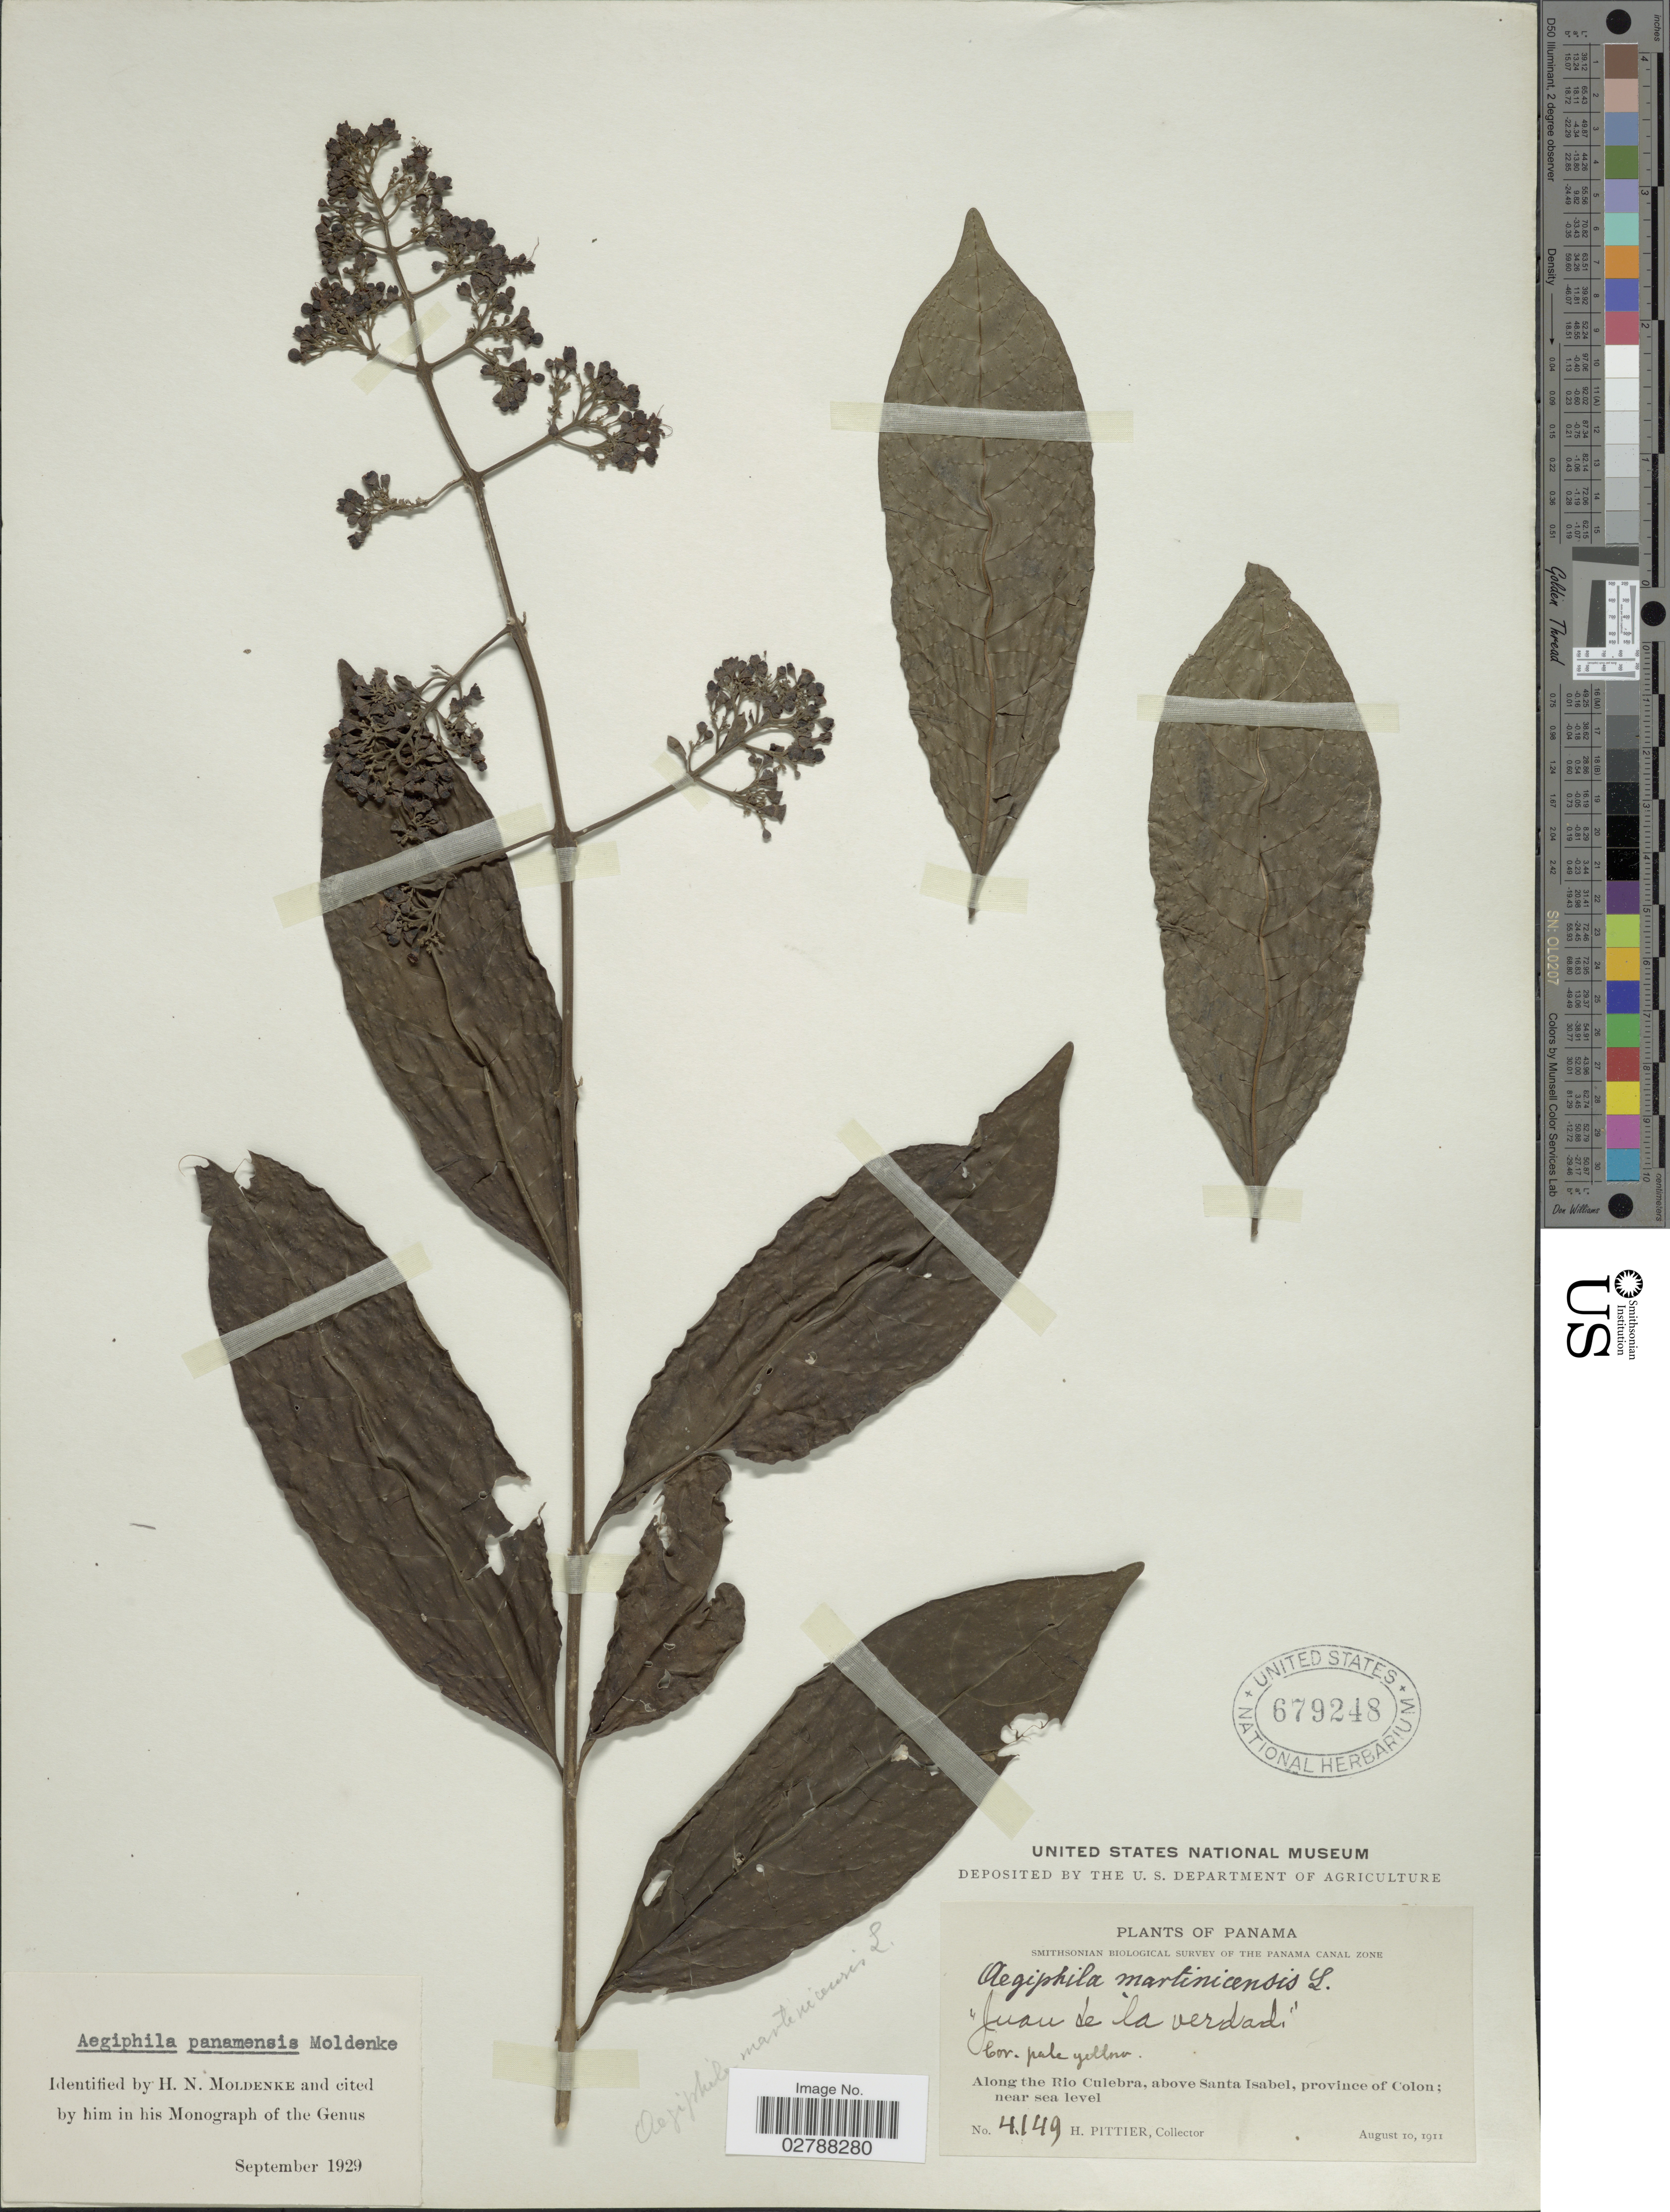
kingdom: Plantae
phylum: Tracheophyta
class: Magnoliopsida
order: Lamiales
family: Lamiaceae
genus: Aegiphila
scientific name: Aegiphila panamensis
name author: Moldenke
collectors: H. F. Pittier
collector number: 4149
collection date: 1911-08-10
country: Panama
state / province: Colón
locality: Along the Rio Culebra, above Santa Isabel, province of Colon.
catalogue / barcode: US 679248